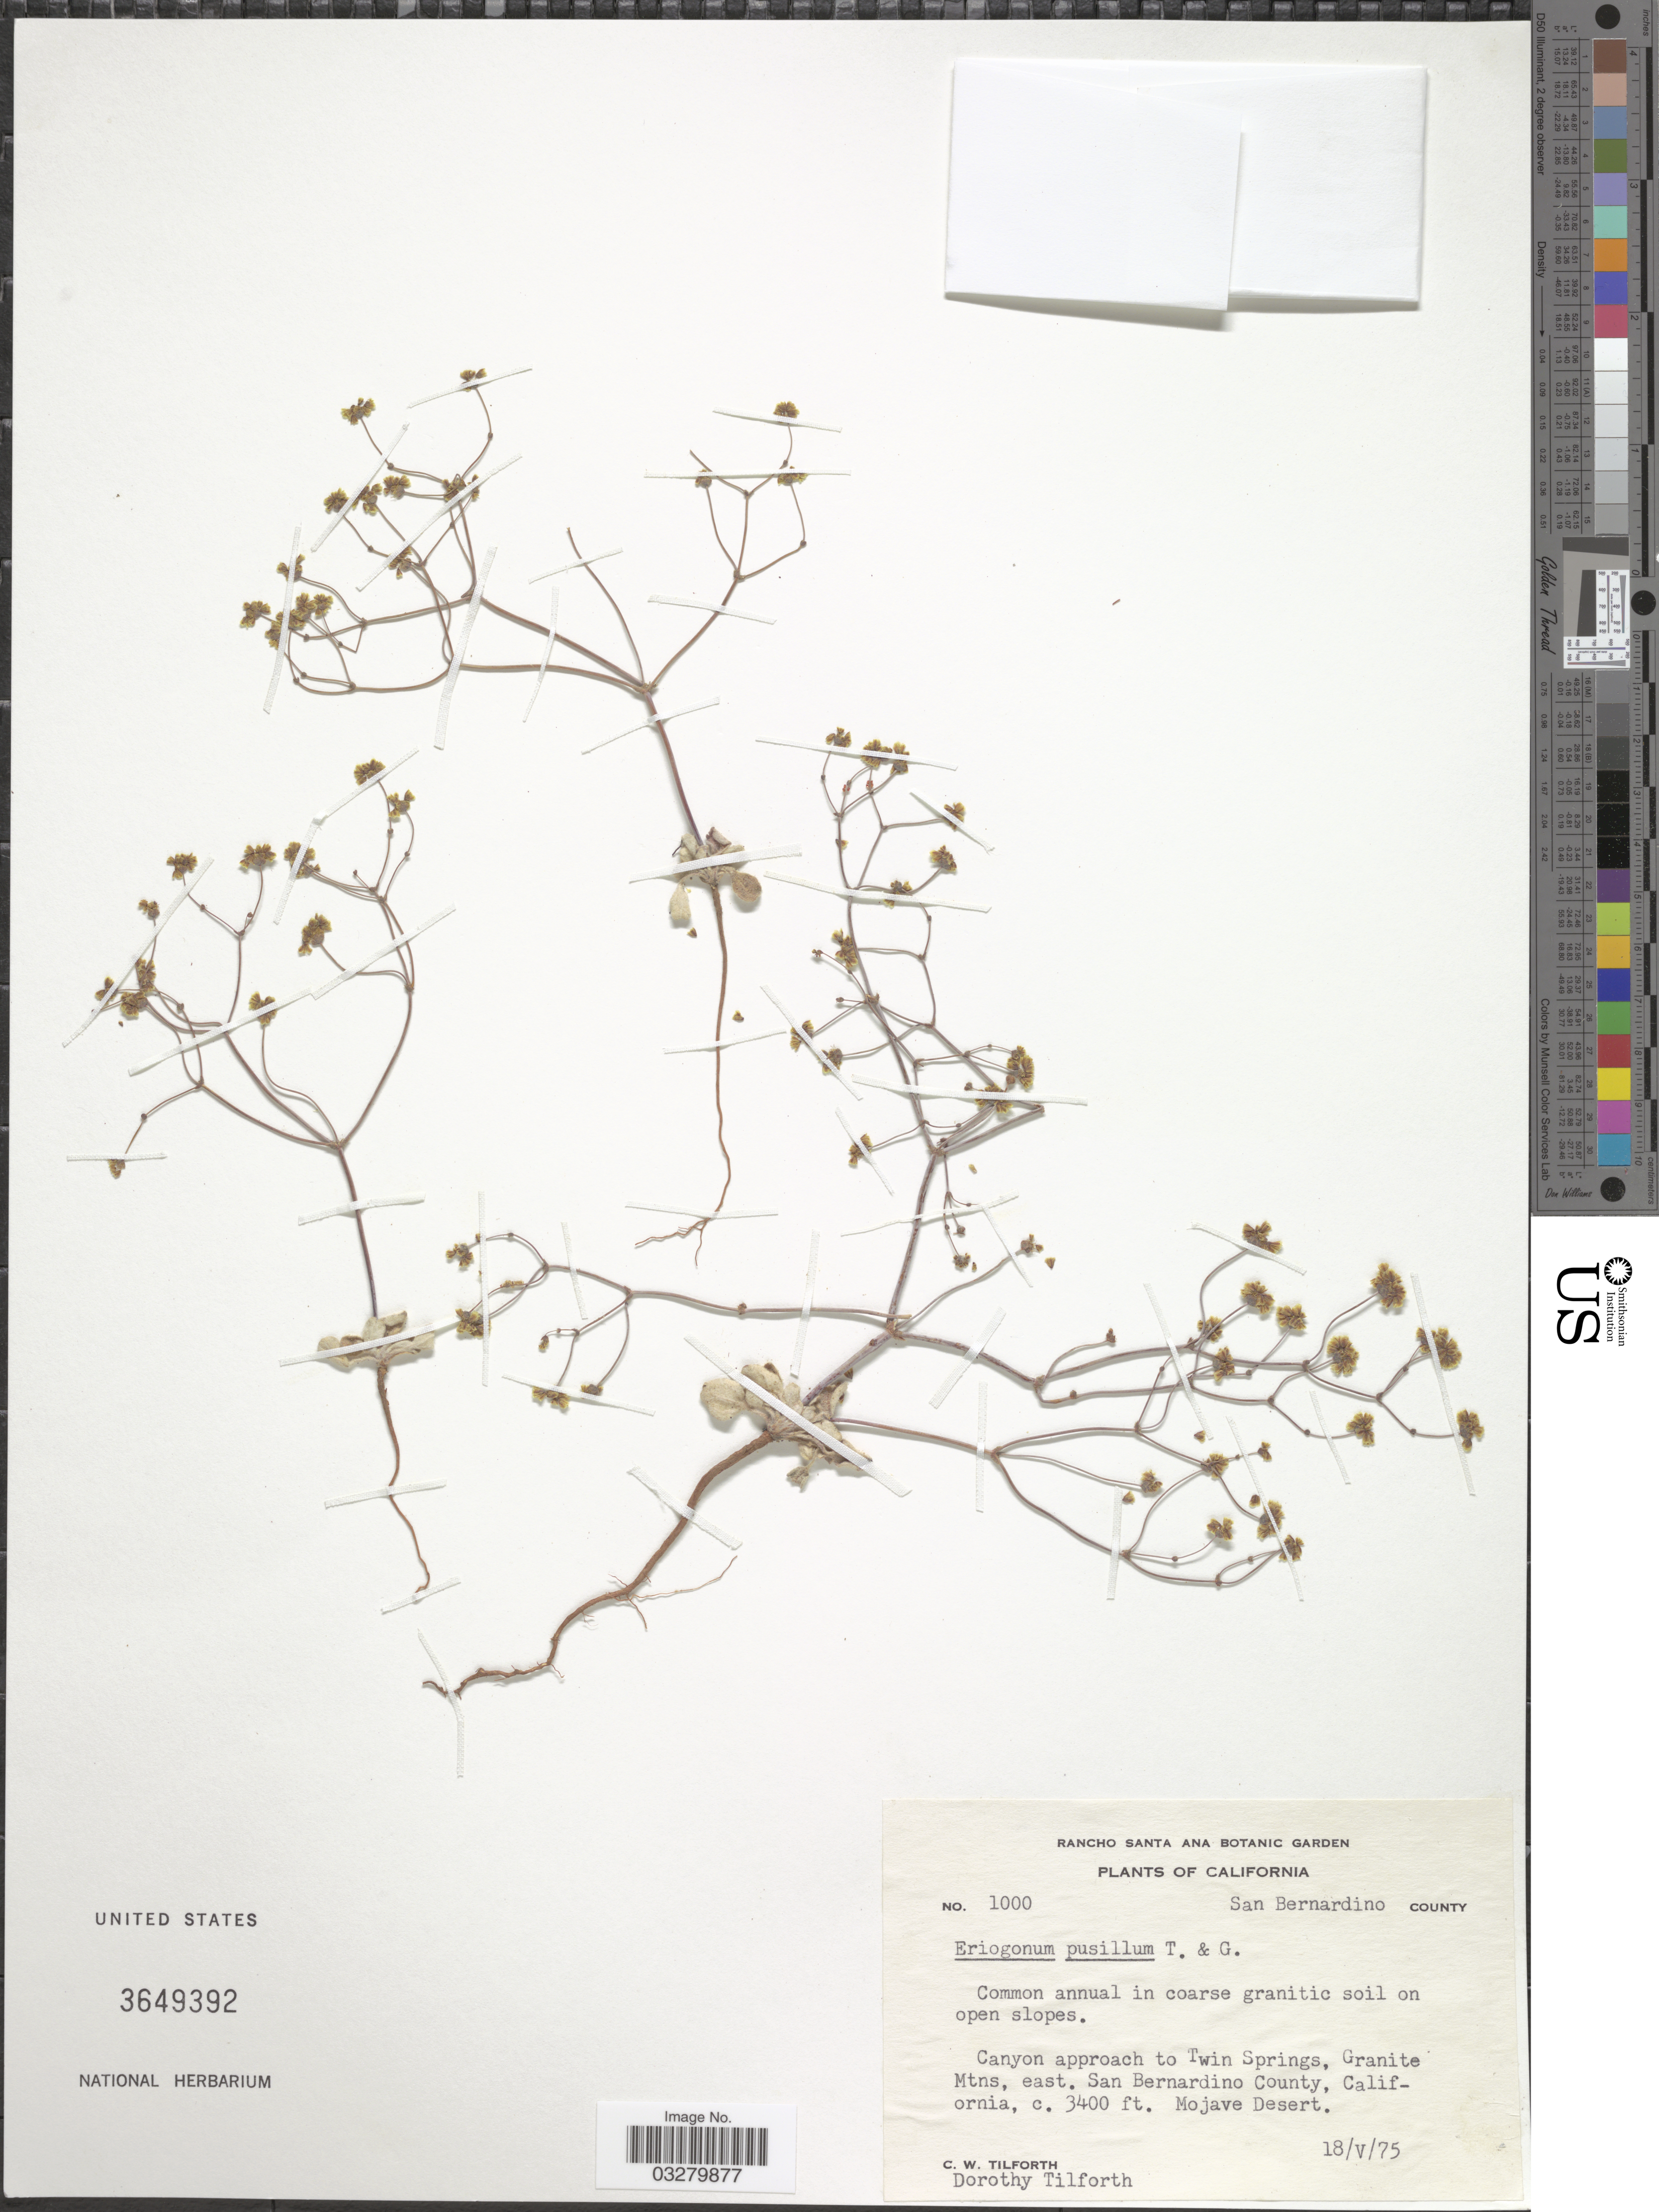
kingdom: Plantae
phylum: Tracheophyta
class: Magnoliopsida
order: Caryophyllales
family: Polygonaceae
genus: Eriogonum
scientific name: Eriogonum pusillum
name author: Torr. & A. Gray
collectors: C. Tilforth & D. Tilforth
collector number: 1000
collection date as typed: Transcribed d/m/y: 18/5/75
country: United States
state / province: California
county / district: San Bernardino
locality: San Bernardino County. Canyon approach to Twin Springs, Granite Mtns, east. San Bernardino County. Mojave Desert.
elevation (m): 1036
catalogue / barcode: US 3649392